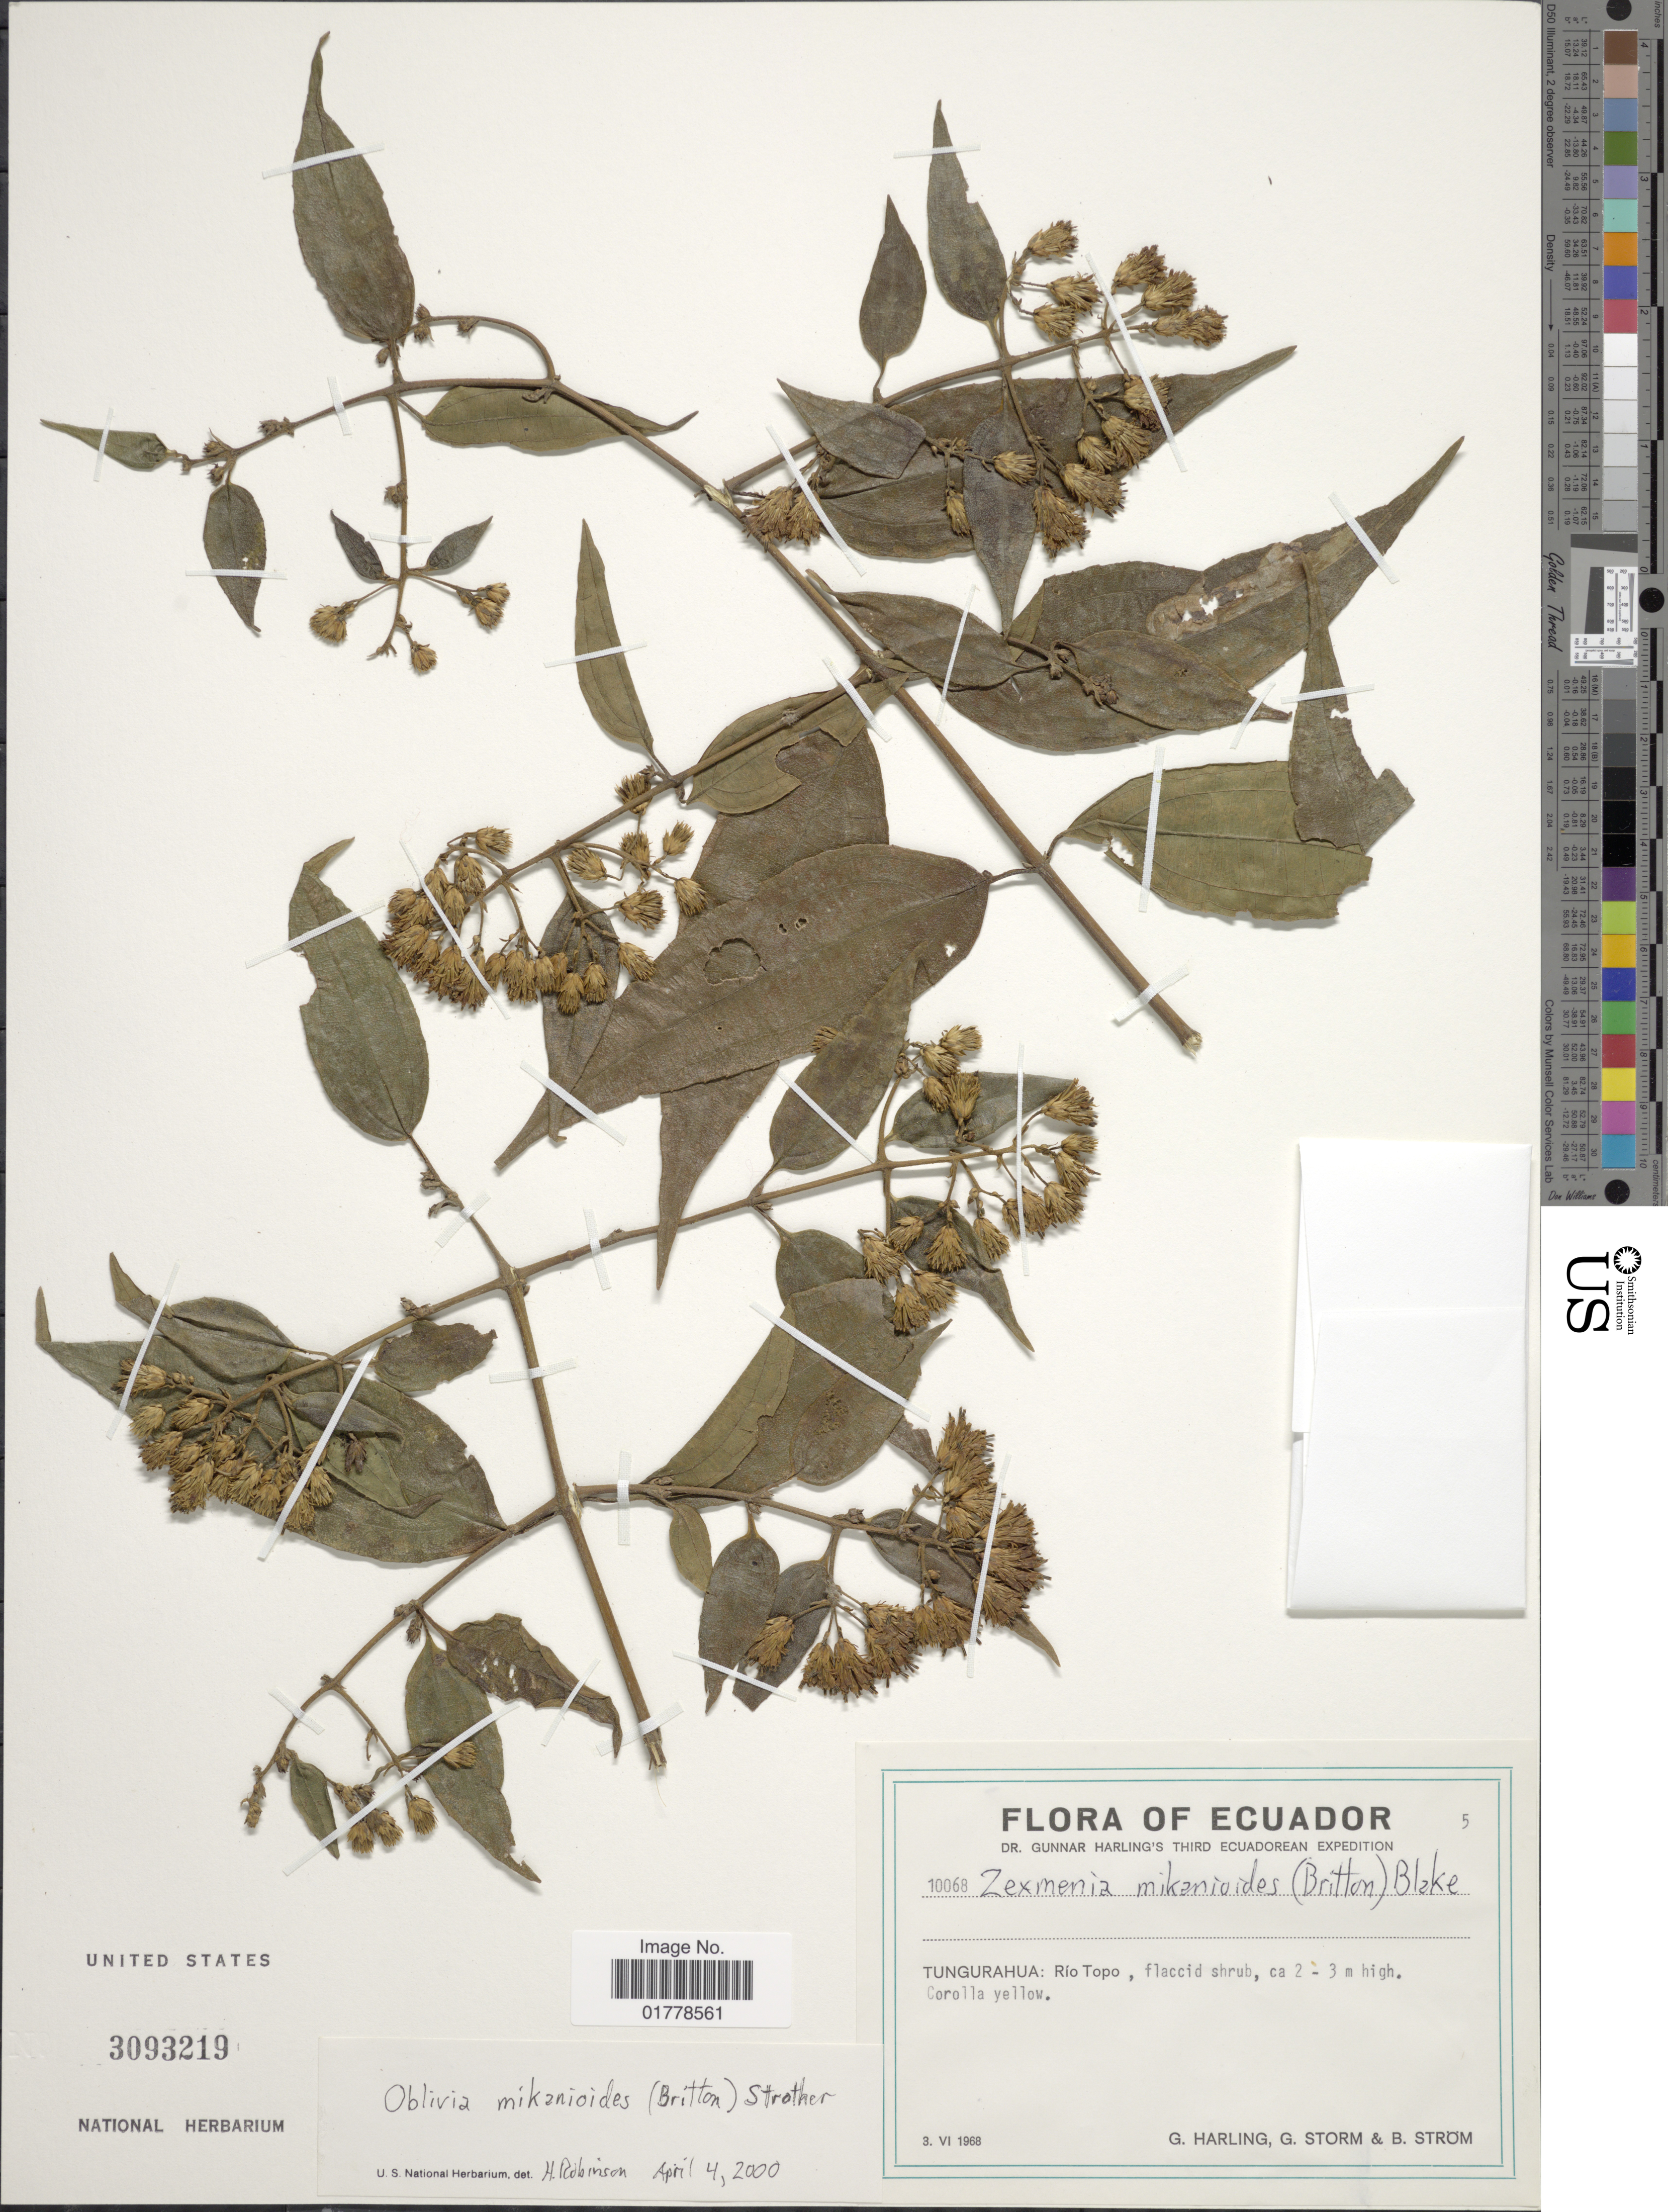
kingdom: Plantae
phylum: Tracheophyta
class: Magnoliopsida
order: Asterales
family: Asteraceae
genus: Oblivia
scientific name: Oblivia mikanioides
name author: (Britton) Strother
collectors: G. Harling, G. Storm & B. Ström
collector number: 10068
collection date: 1968-06-03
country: Ecuador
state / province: Tungurahua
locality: Tungurahua: Río Topo, flaccid shrub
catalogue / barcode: US 3093219